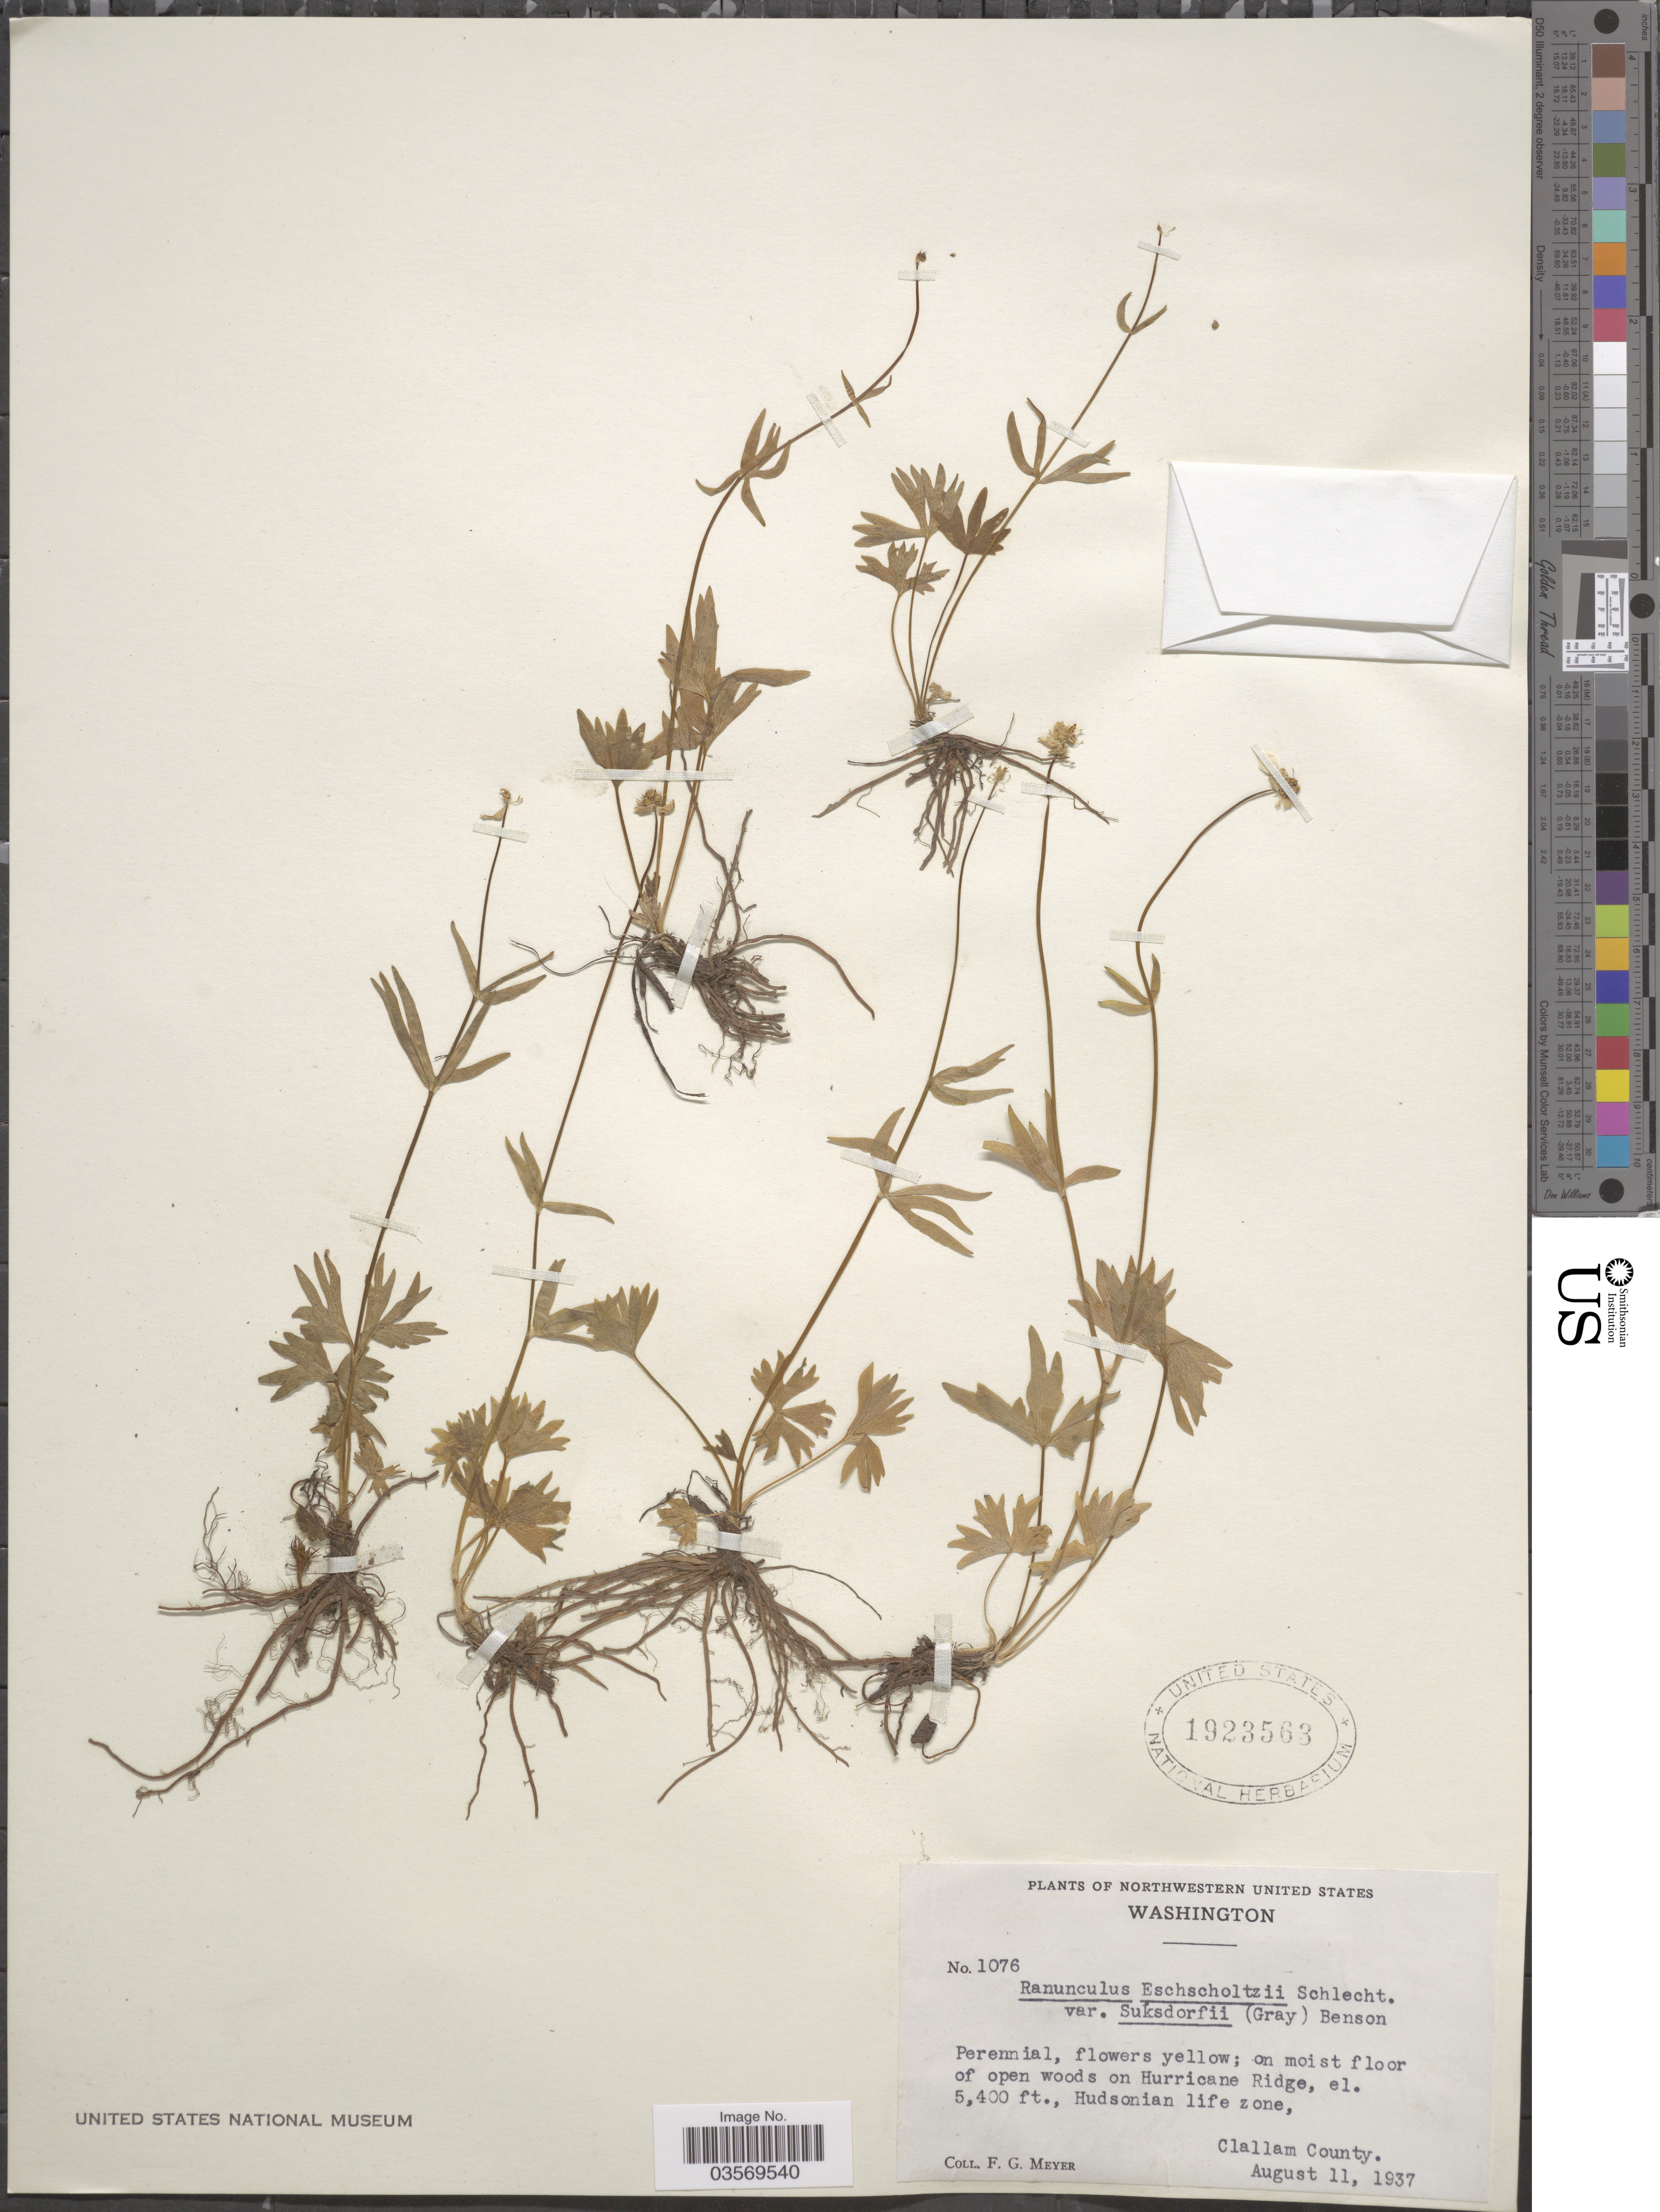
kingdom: Plantae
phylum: Tracheophyta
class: Magnoliopsida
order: Ranunculales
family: Ranunculaceae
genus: Ranunculus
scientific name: Ranunculus suksdorfii var. suksdorfii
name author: A. Gray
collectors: F. G. Meyer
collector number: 1076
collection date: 1937-08-11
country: United States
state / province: Washington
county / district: Clallam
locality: Northwestern United States. On Hurricane Ridge. Hudsonian life zone. Clallam County.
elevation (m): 1646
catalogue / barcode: US 1923563